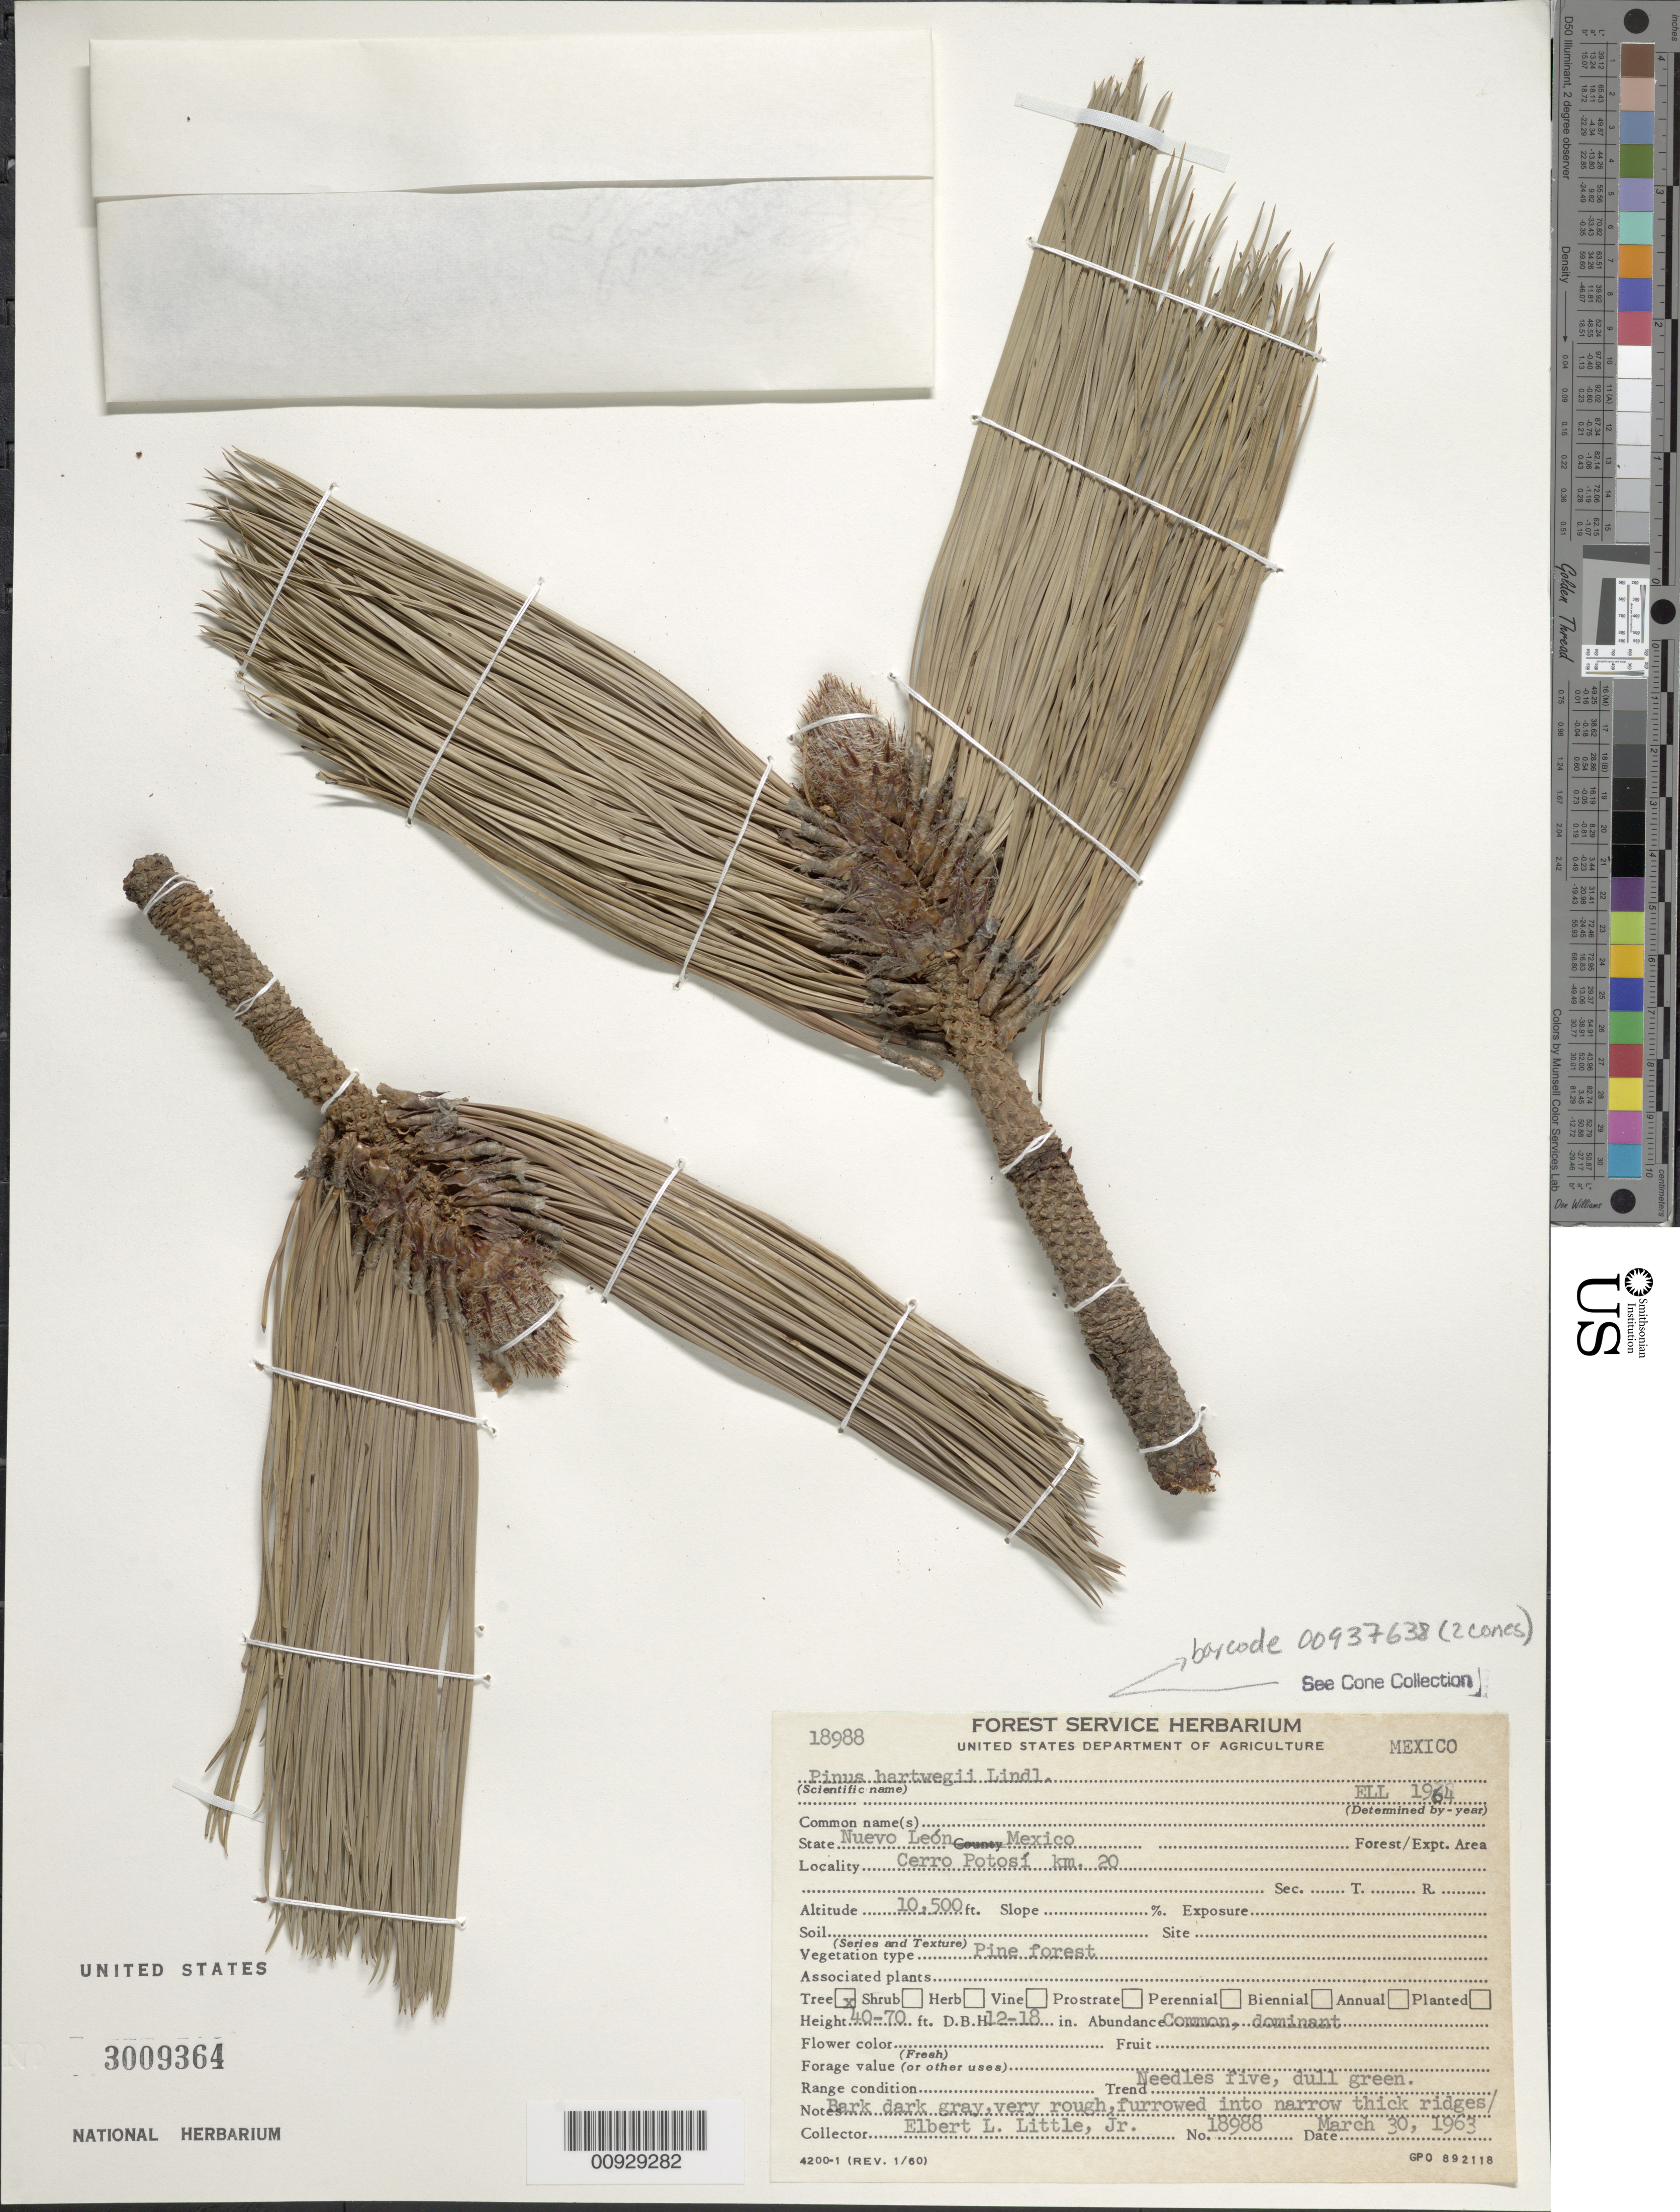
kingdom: Plantae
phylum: Tracheophyta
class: Pinopsida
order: Pinales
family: Pinaceae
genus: Pinus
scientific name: Pinus hartwegii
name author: Lindl.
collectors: E. L. Little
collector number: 18988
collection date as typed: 30 Mar 1963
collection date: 1963-03-30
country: Mexico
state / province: Nuevo León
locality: Cerro Potosí km. 20.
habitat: Pine forest.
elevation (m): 3200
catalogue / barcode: US 3009364